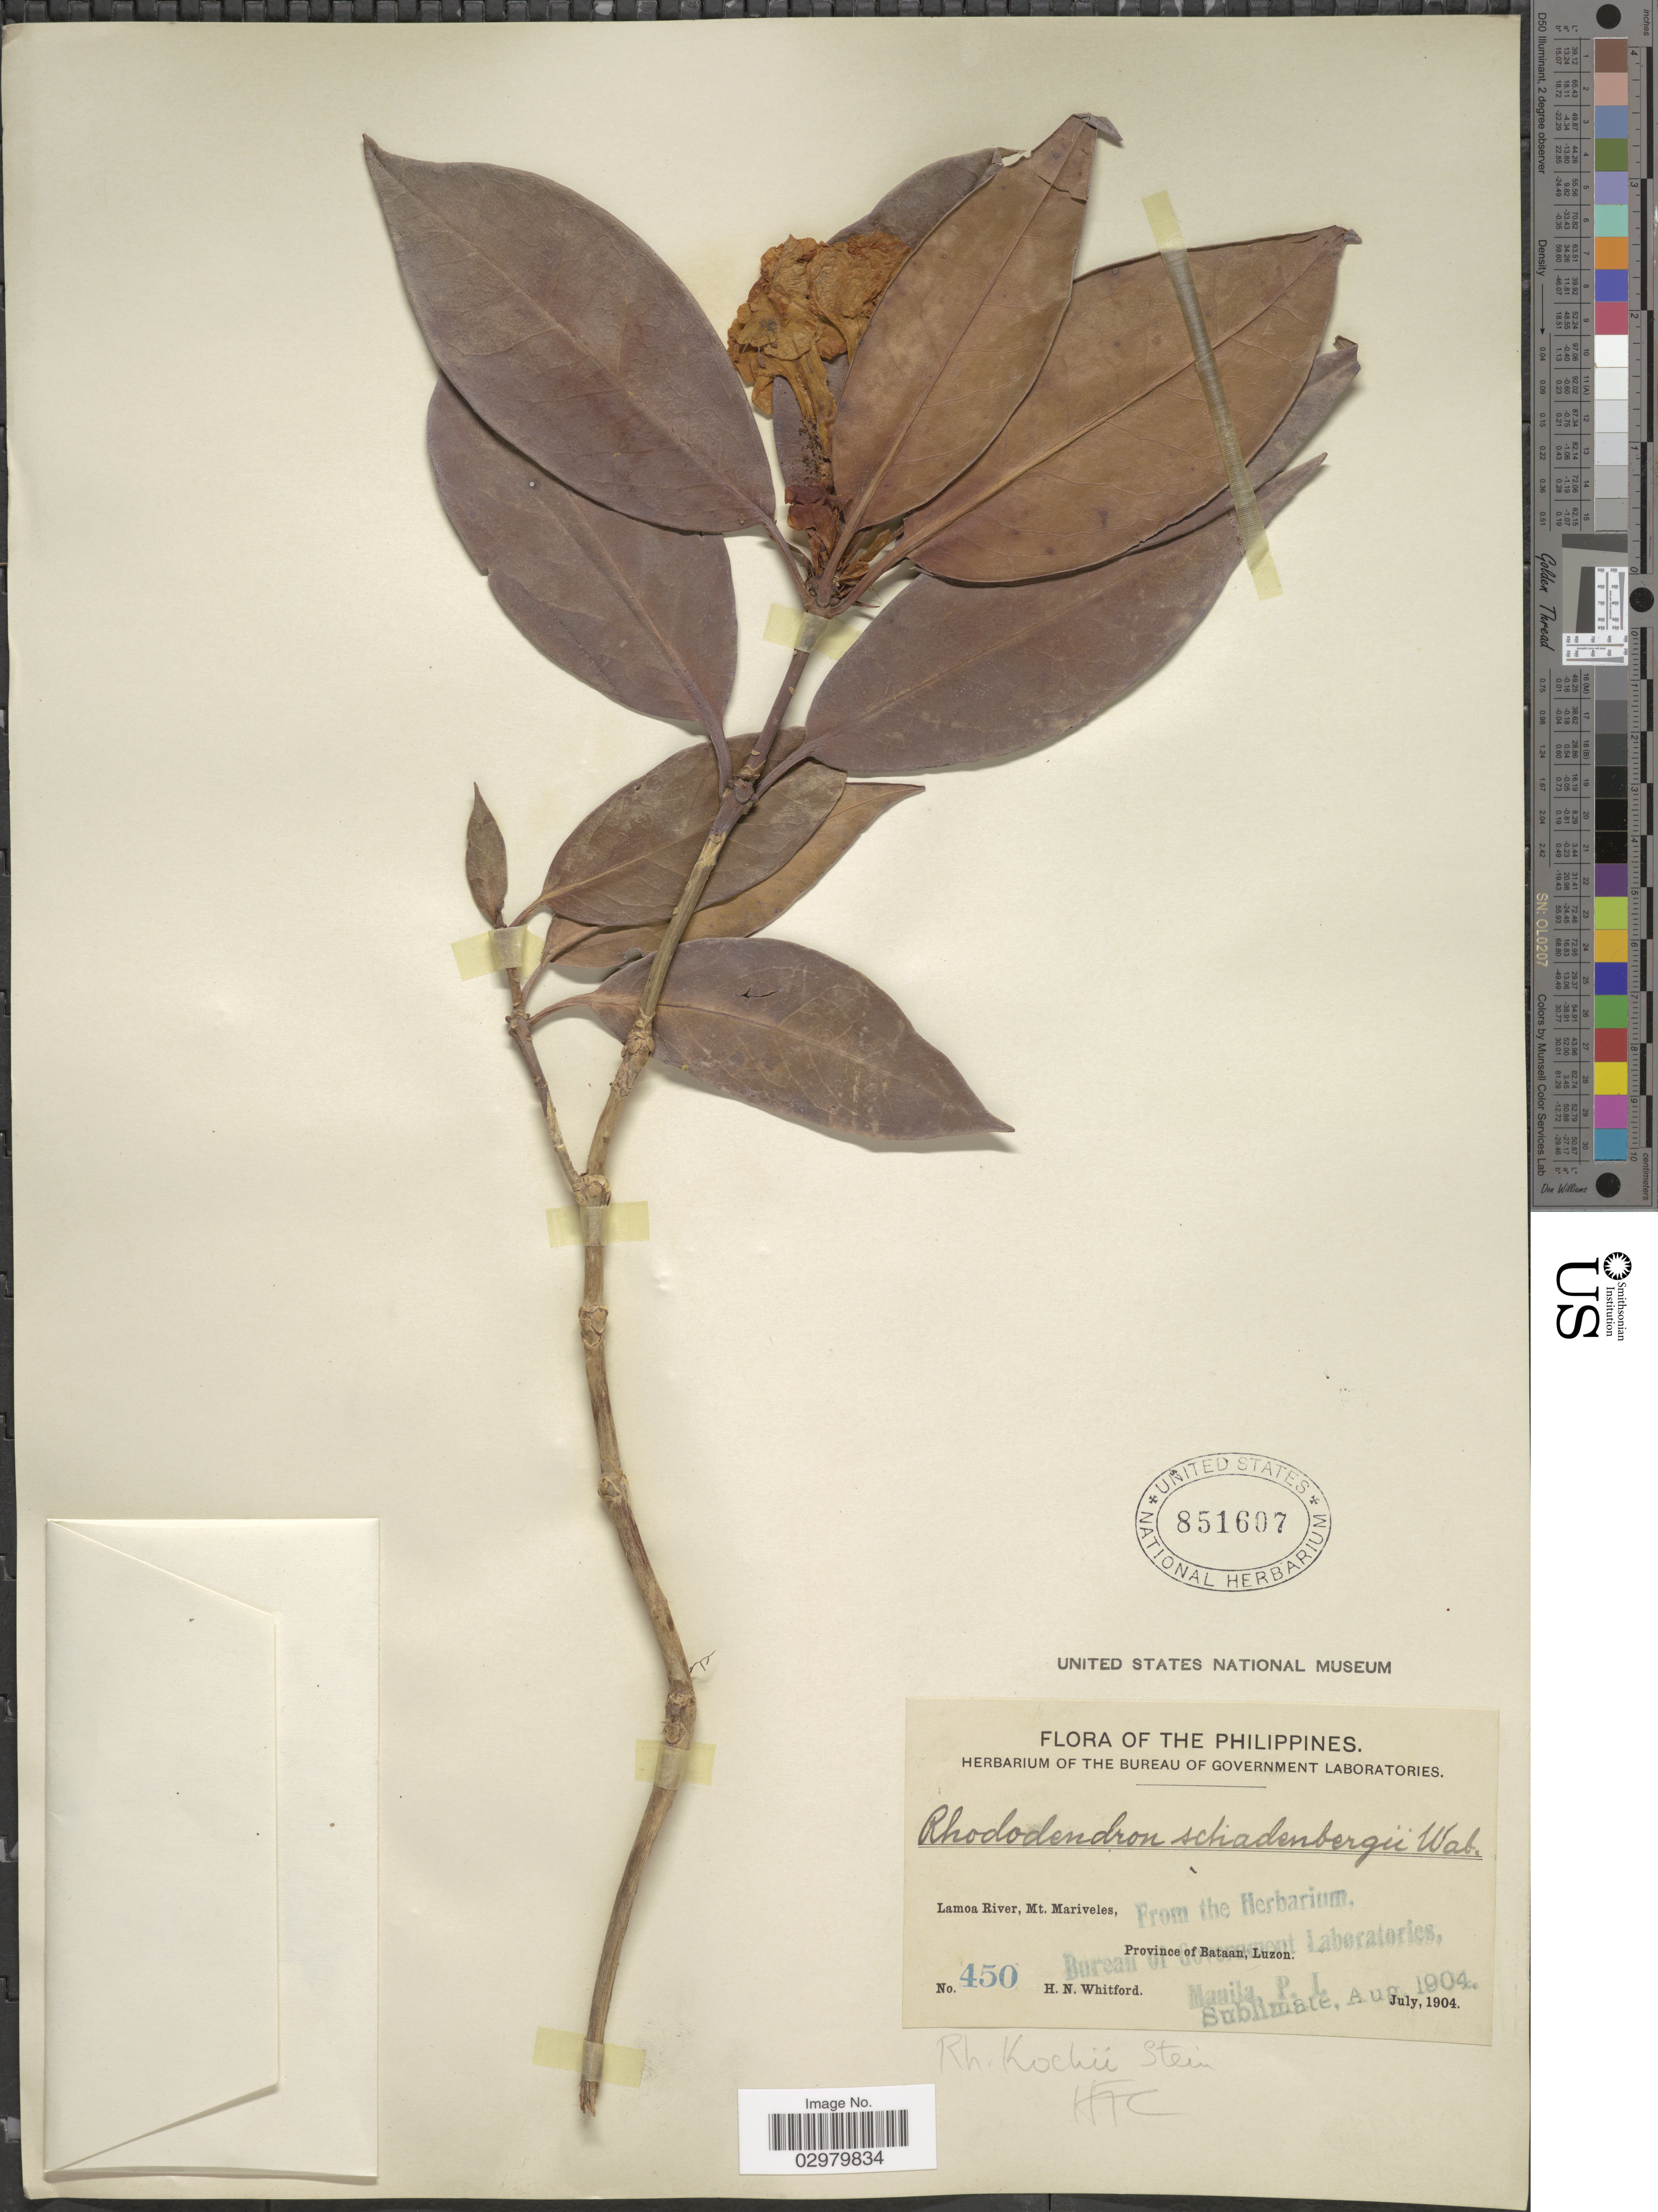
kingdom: Plantae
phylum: Tracheophyta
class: Magnoliopsida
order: Ericales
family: Ericaceae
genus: Rhododendron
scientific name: Rhododendron kochii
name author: Stein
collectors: H. N. Whitford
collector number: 450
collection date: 1904-07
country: Philippines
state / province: Central Luzon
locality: Lamoa River, Mt. Mariveles, Province of Bataan, Luzon.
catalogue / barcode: US 851607